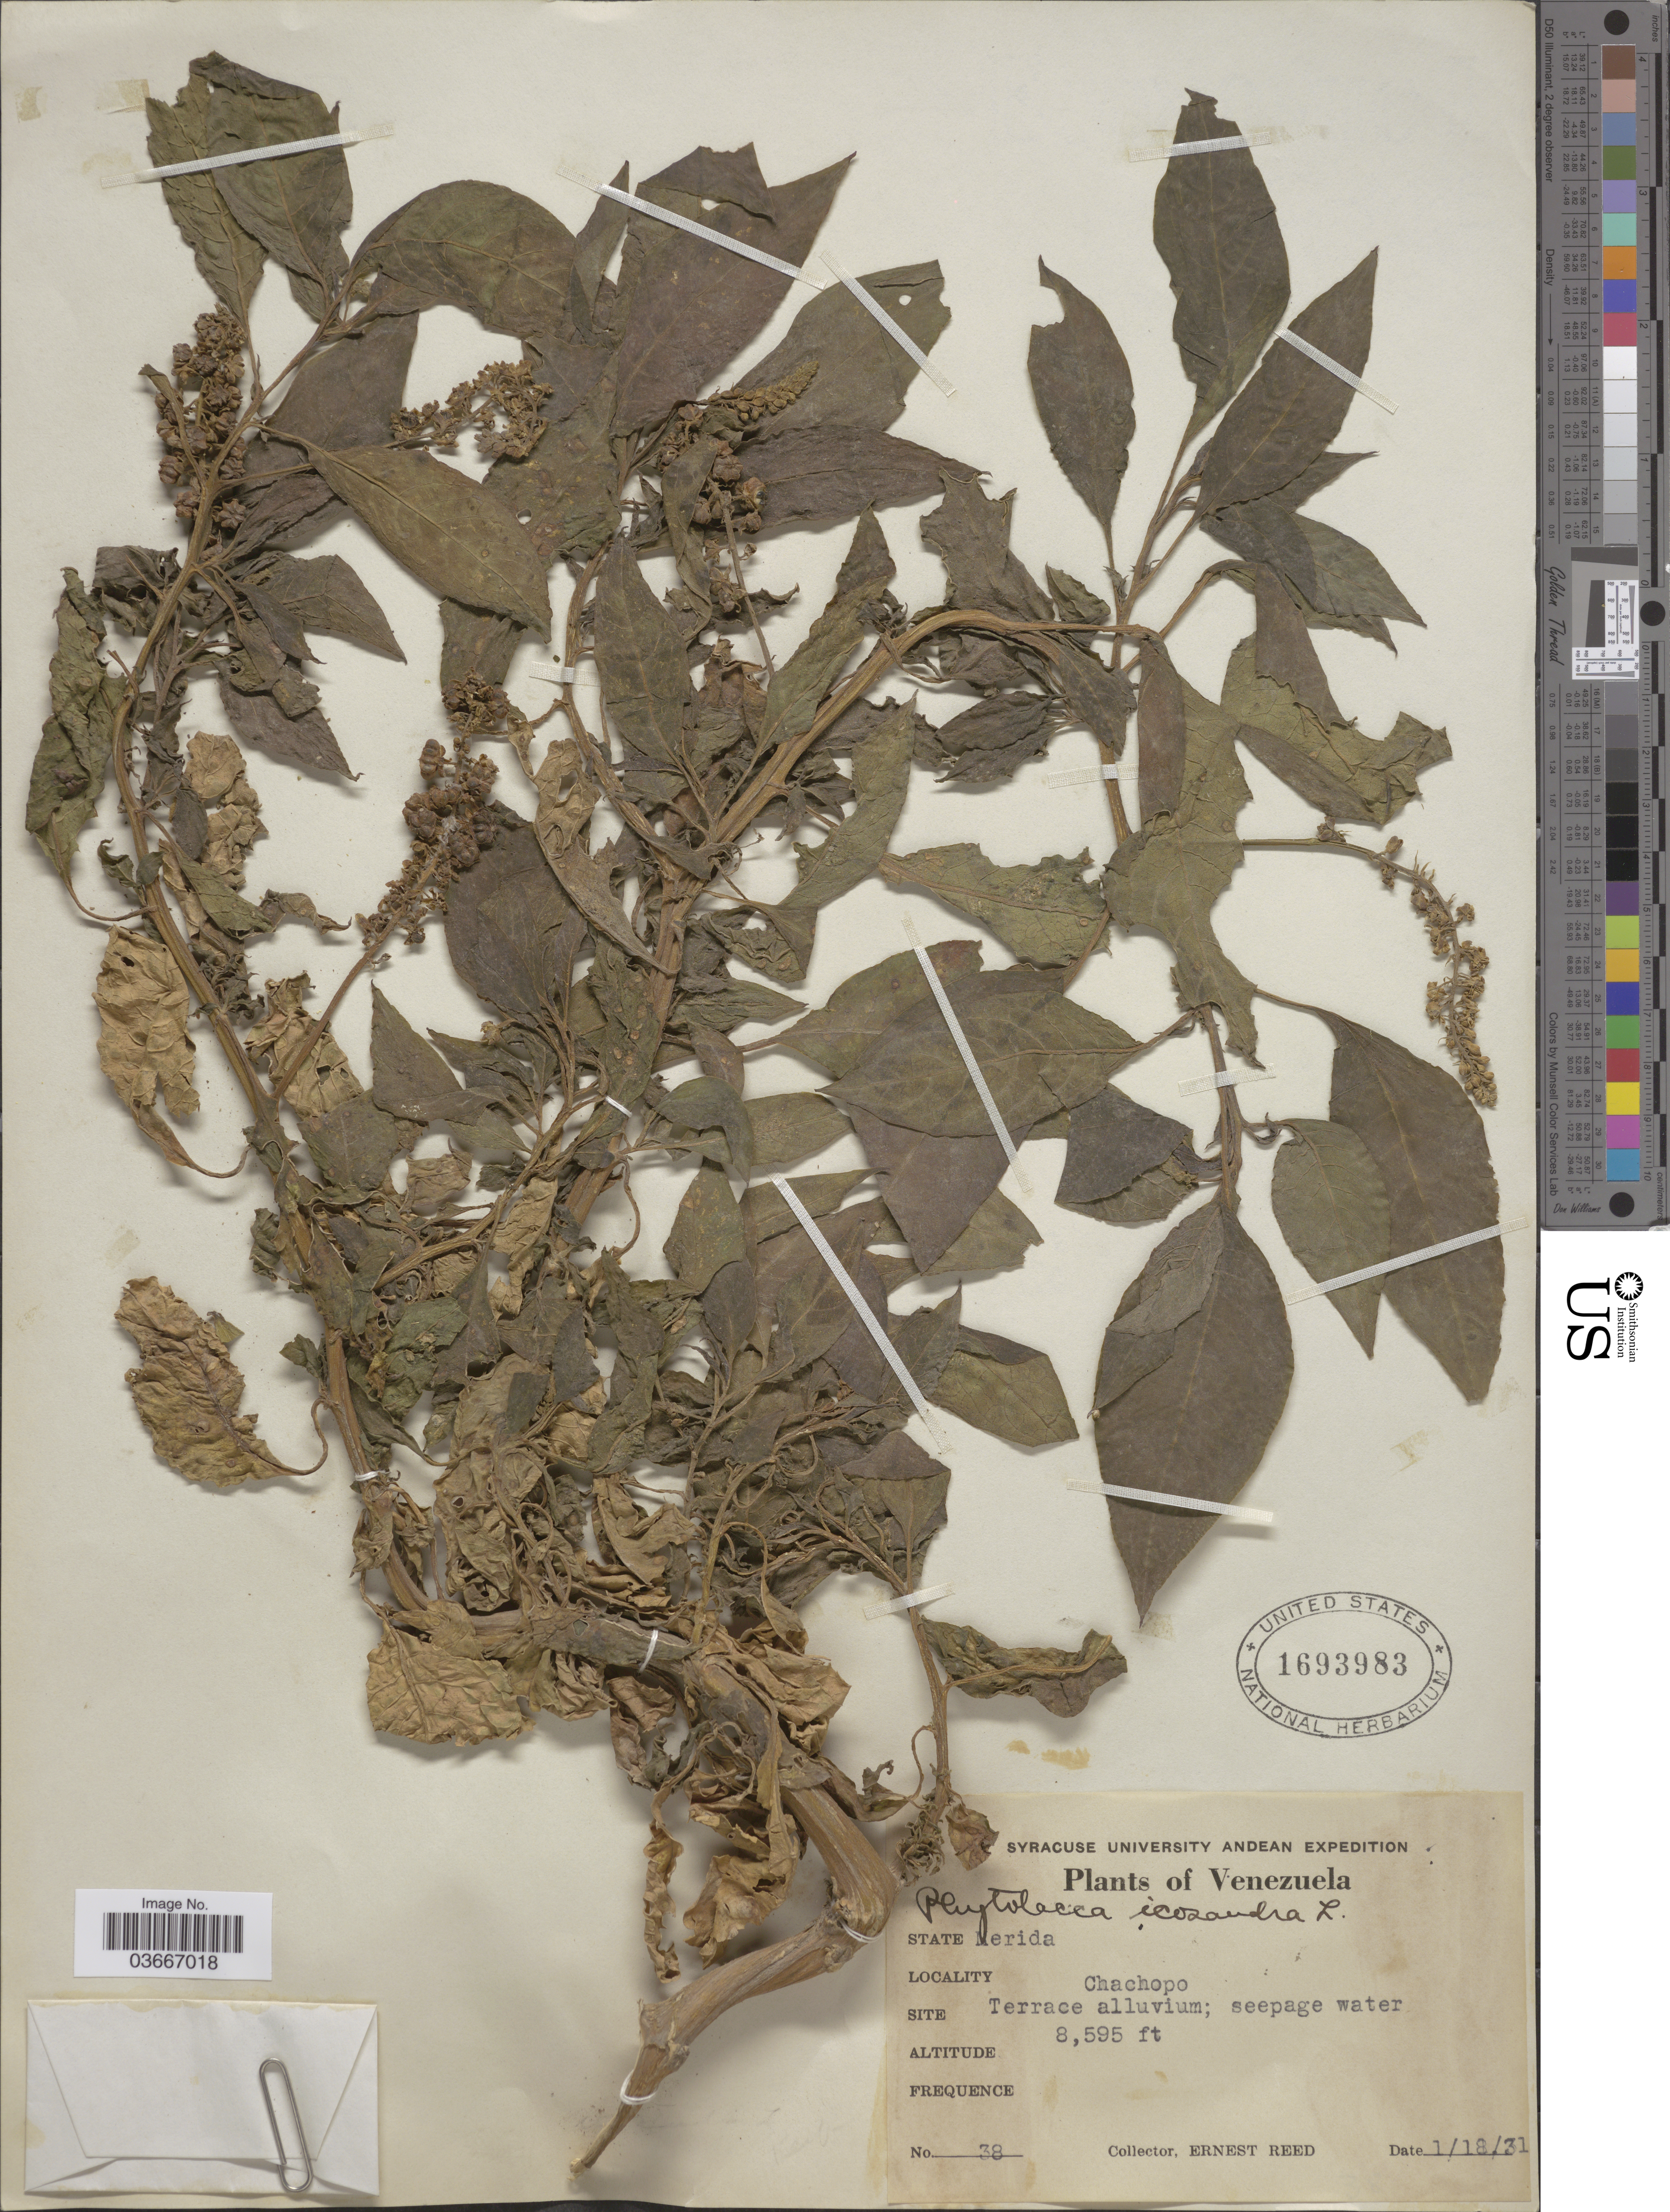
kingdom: Plantae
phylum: Tracheophyta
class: Magnoliopsida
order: Caryophyllales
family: Phytolaccaceae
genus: Phytolacca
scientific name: Phytolacca rugosa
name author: A. Braun & C.D. Bouché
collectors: E. Reed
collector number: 38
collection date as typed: Transcribed d/m/y: 18/1/31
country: Venezuela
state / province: Mérida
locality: Chachopo.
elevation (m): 2620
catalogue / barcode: US 1693983